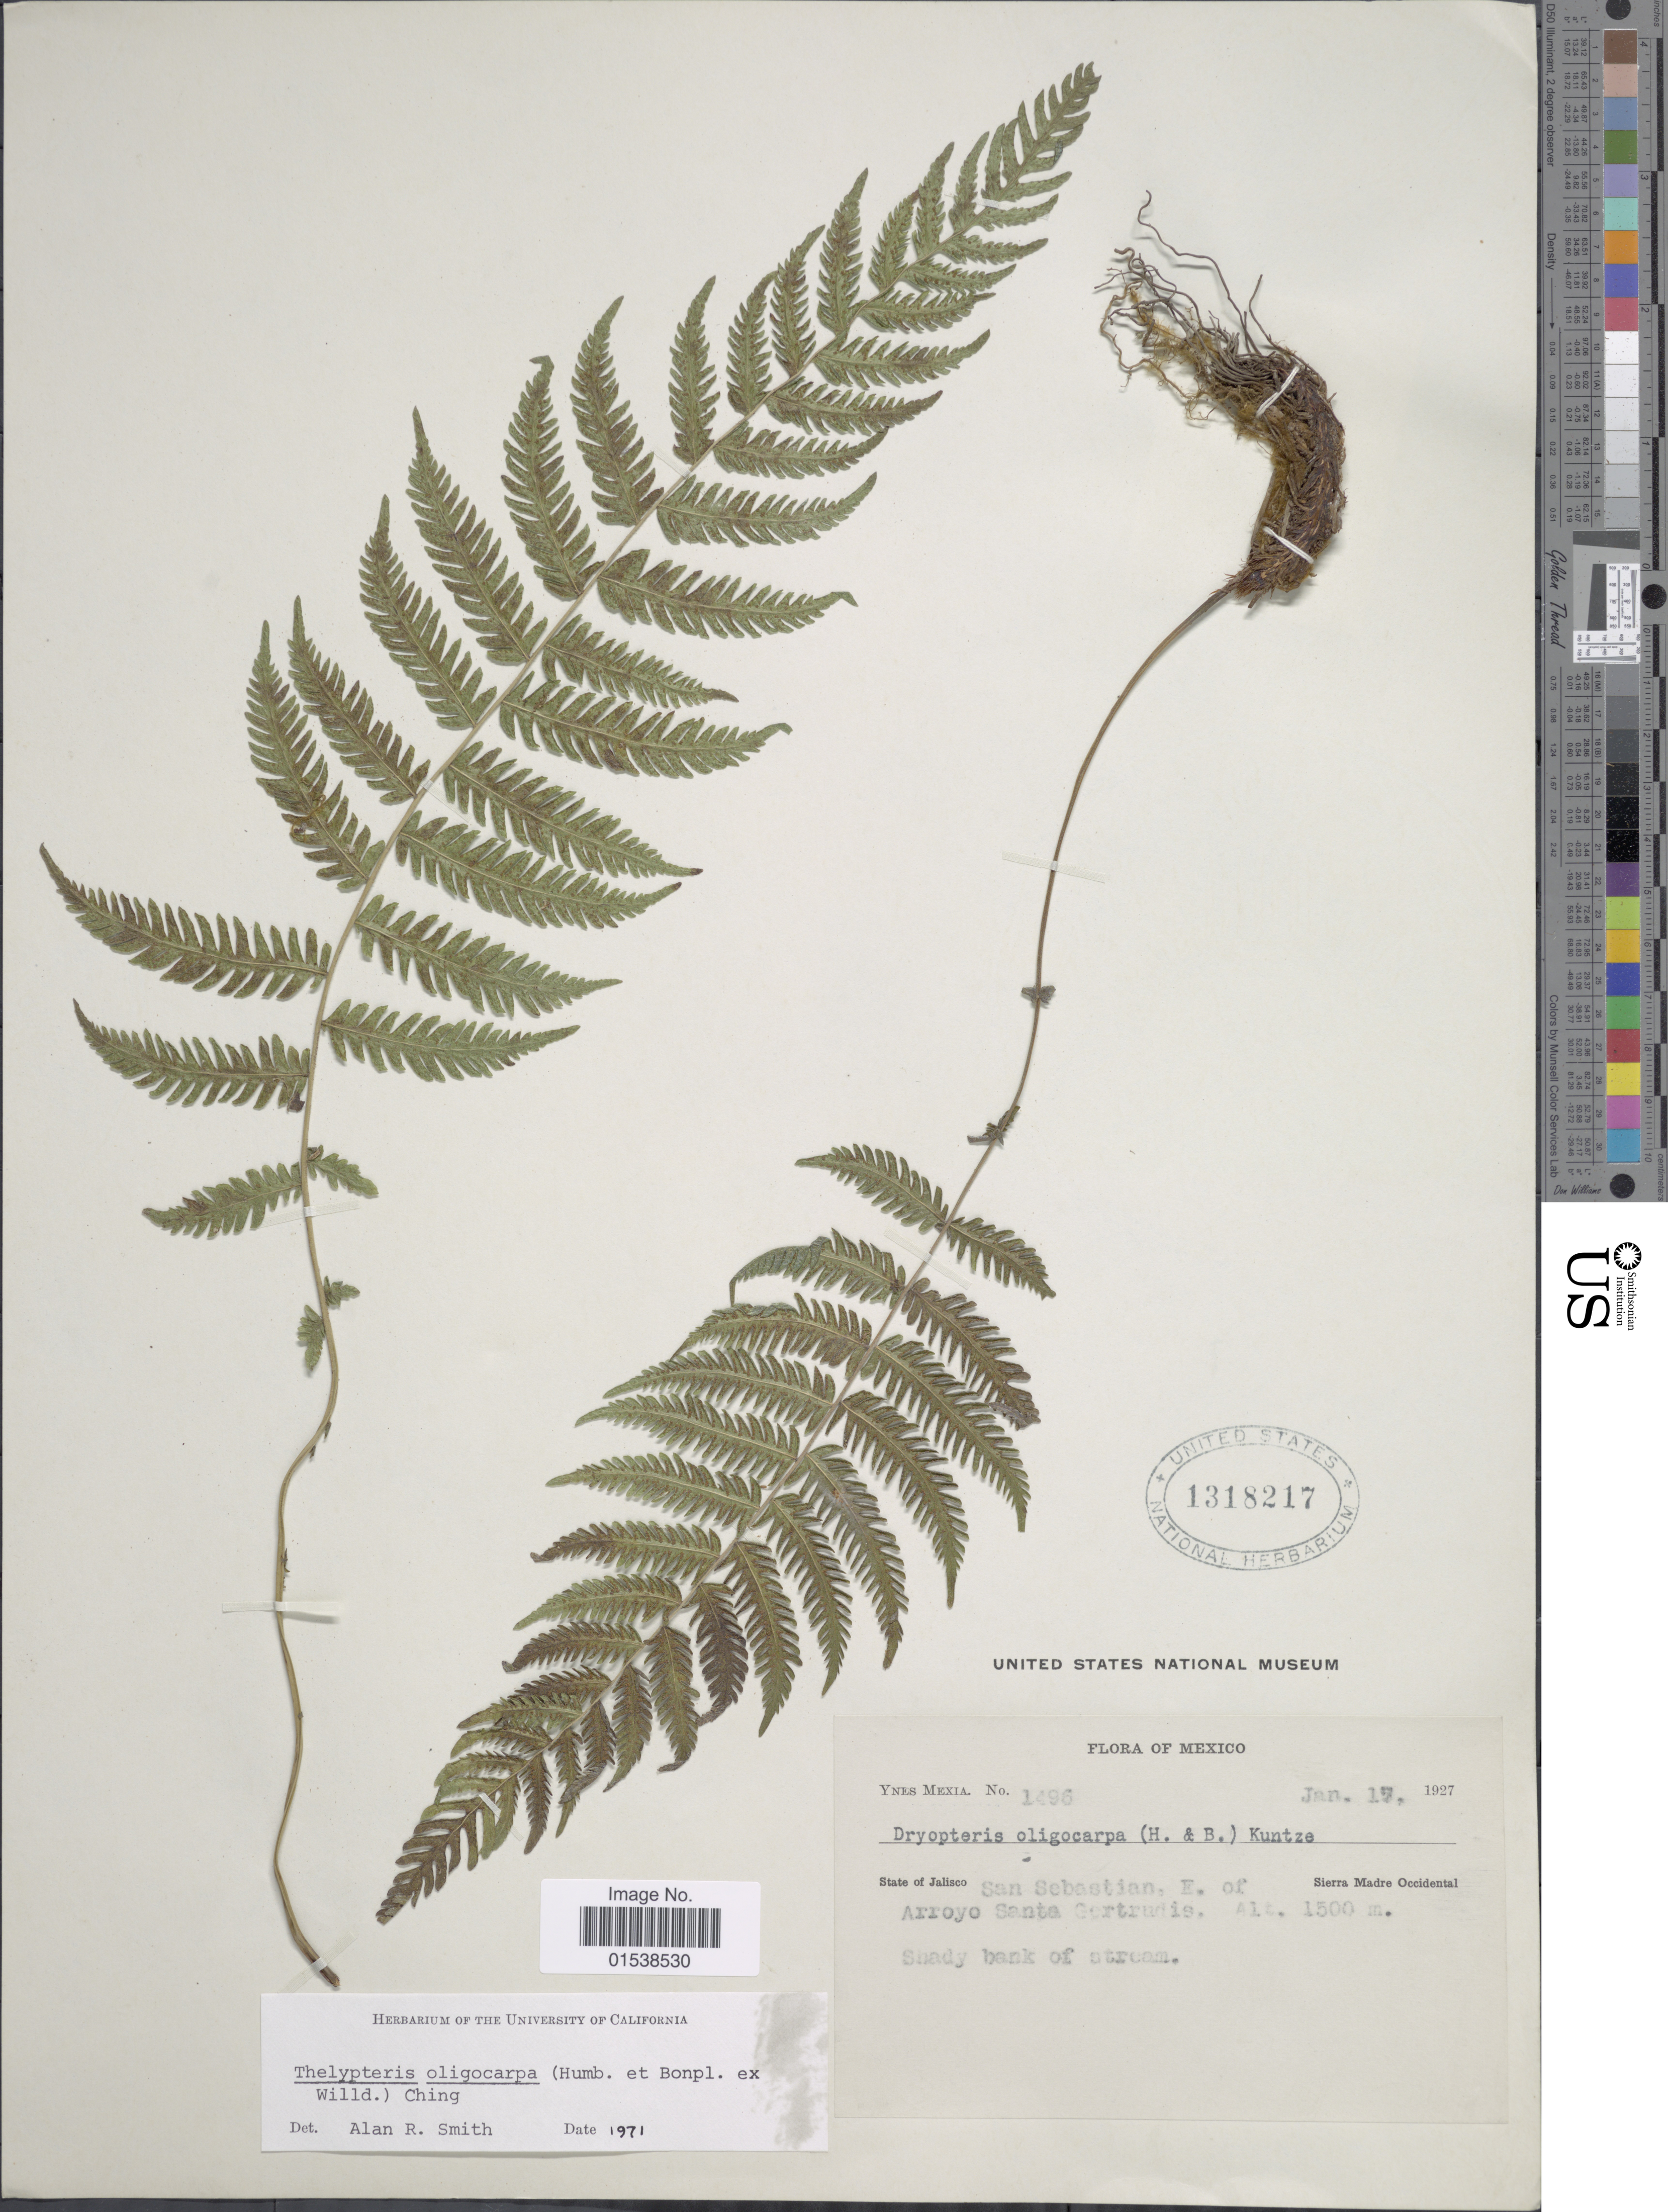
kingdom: Plantae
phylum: Tracheophyta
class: Polypodiopsida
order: Polypodiales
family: Thelypteridaceae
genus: Amauropelta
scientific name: Amauropelta oligocarpa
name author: (Humb. & Bonpl. ex Willd.) Pic. Serm.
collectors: Y. Mexia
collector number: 1496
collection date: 1927-01-17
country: Mexico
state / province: Jalisco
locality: State of Jalisco, San Sebastian, E. of Arroyo Santa Gertrudis, Sierra Madre Occidental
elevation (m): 1500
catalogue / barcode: US 1318217